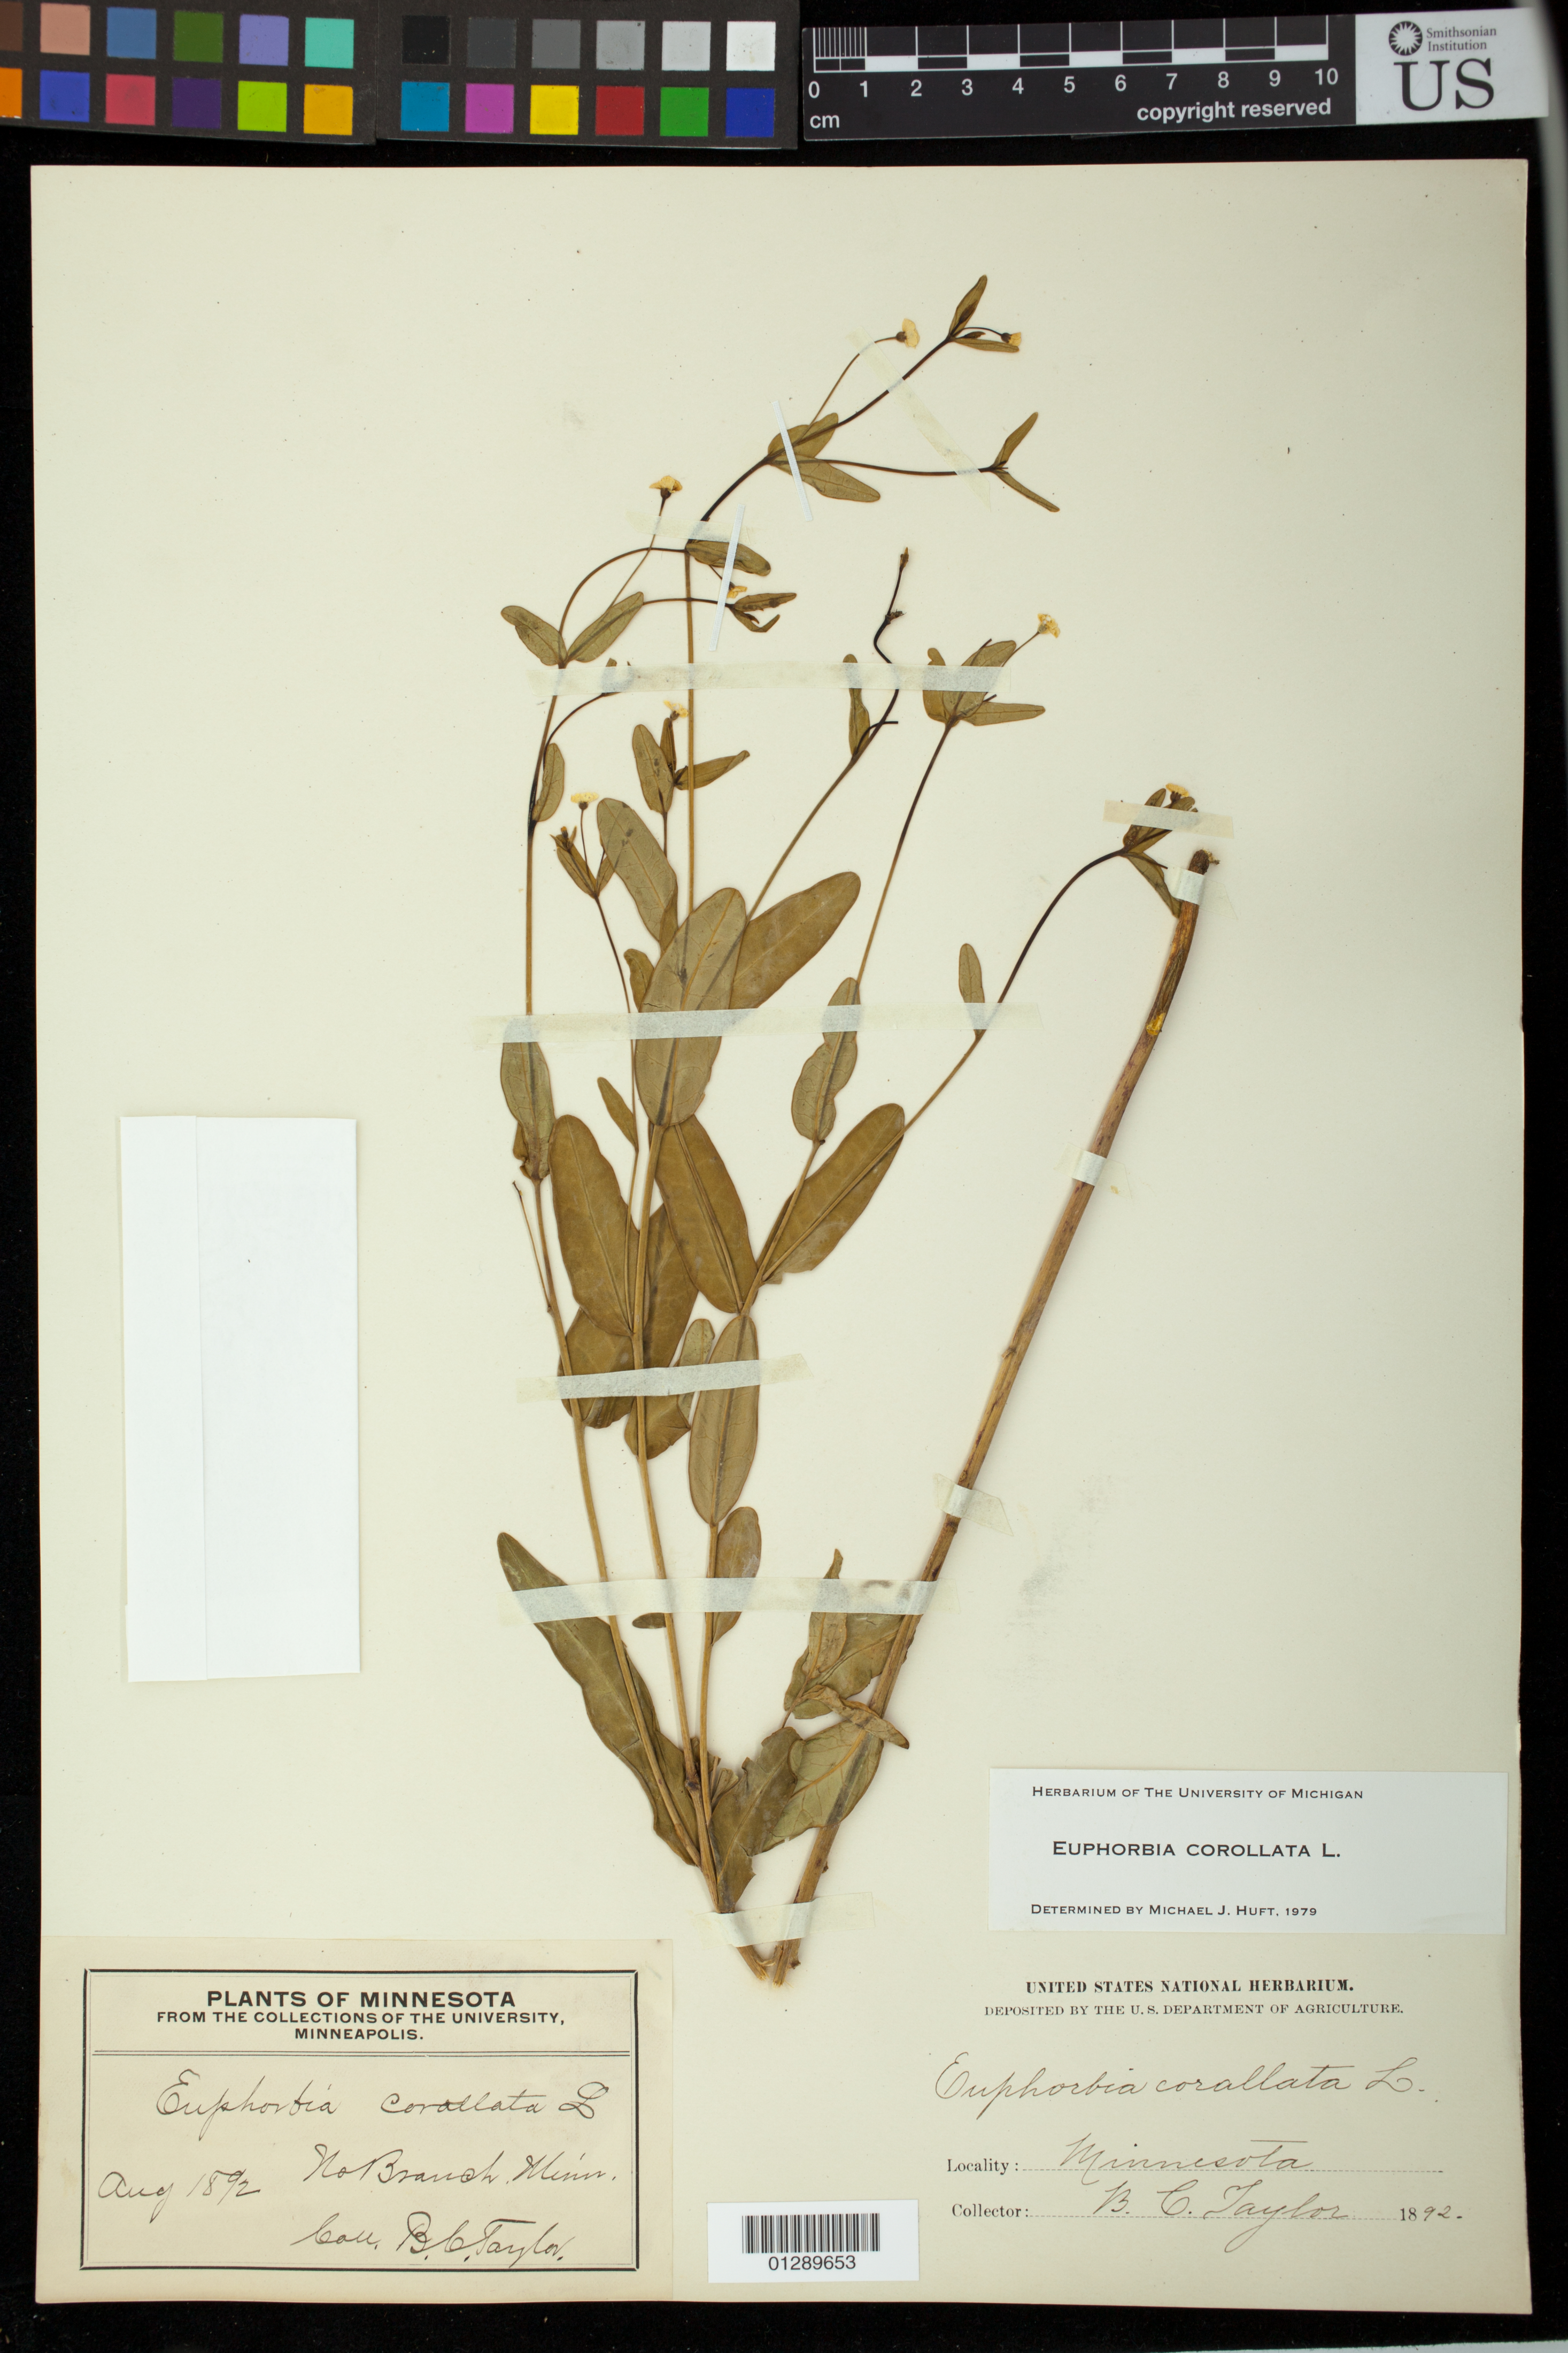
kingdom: Plantae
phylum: Tracheophyta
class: Magnoliopsida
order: Malpighiales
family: Euphorbiaceae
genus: Euphorbia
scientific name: Euphorbia corollata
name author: L.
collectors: B. C. Taylor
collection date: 1892-08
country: United States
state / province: Minnesota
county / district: Chisago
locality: No Branch